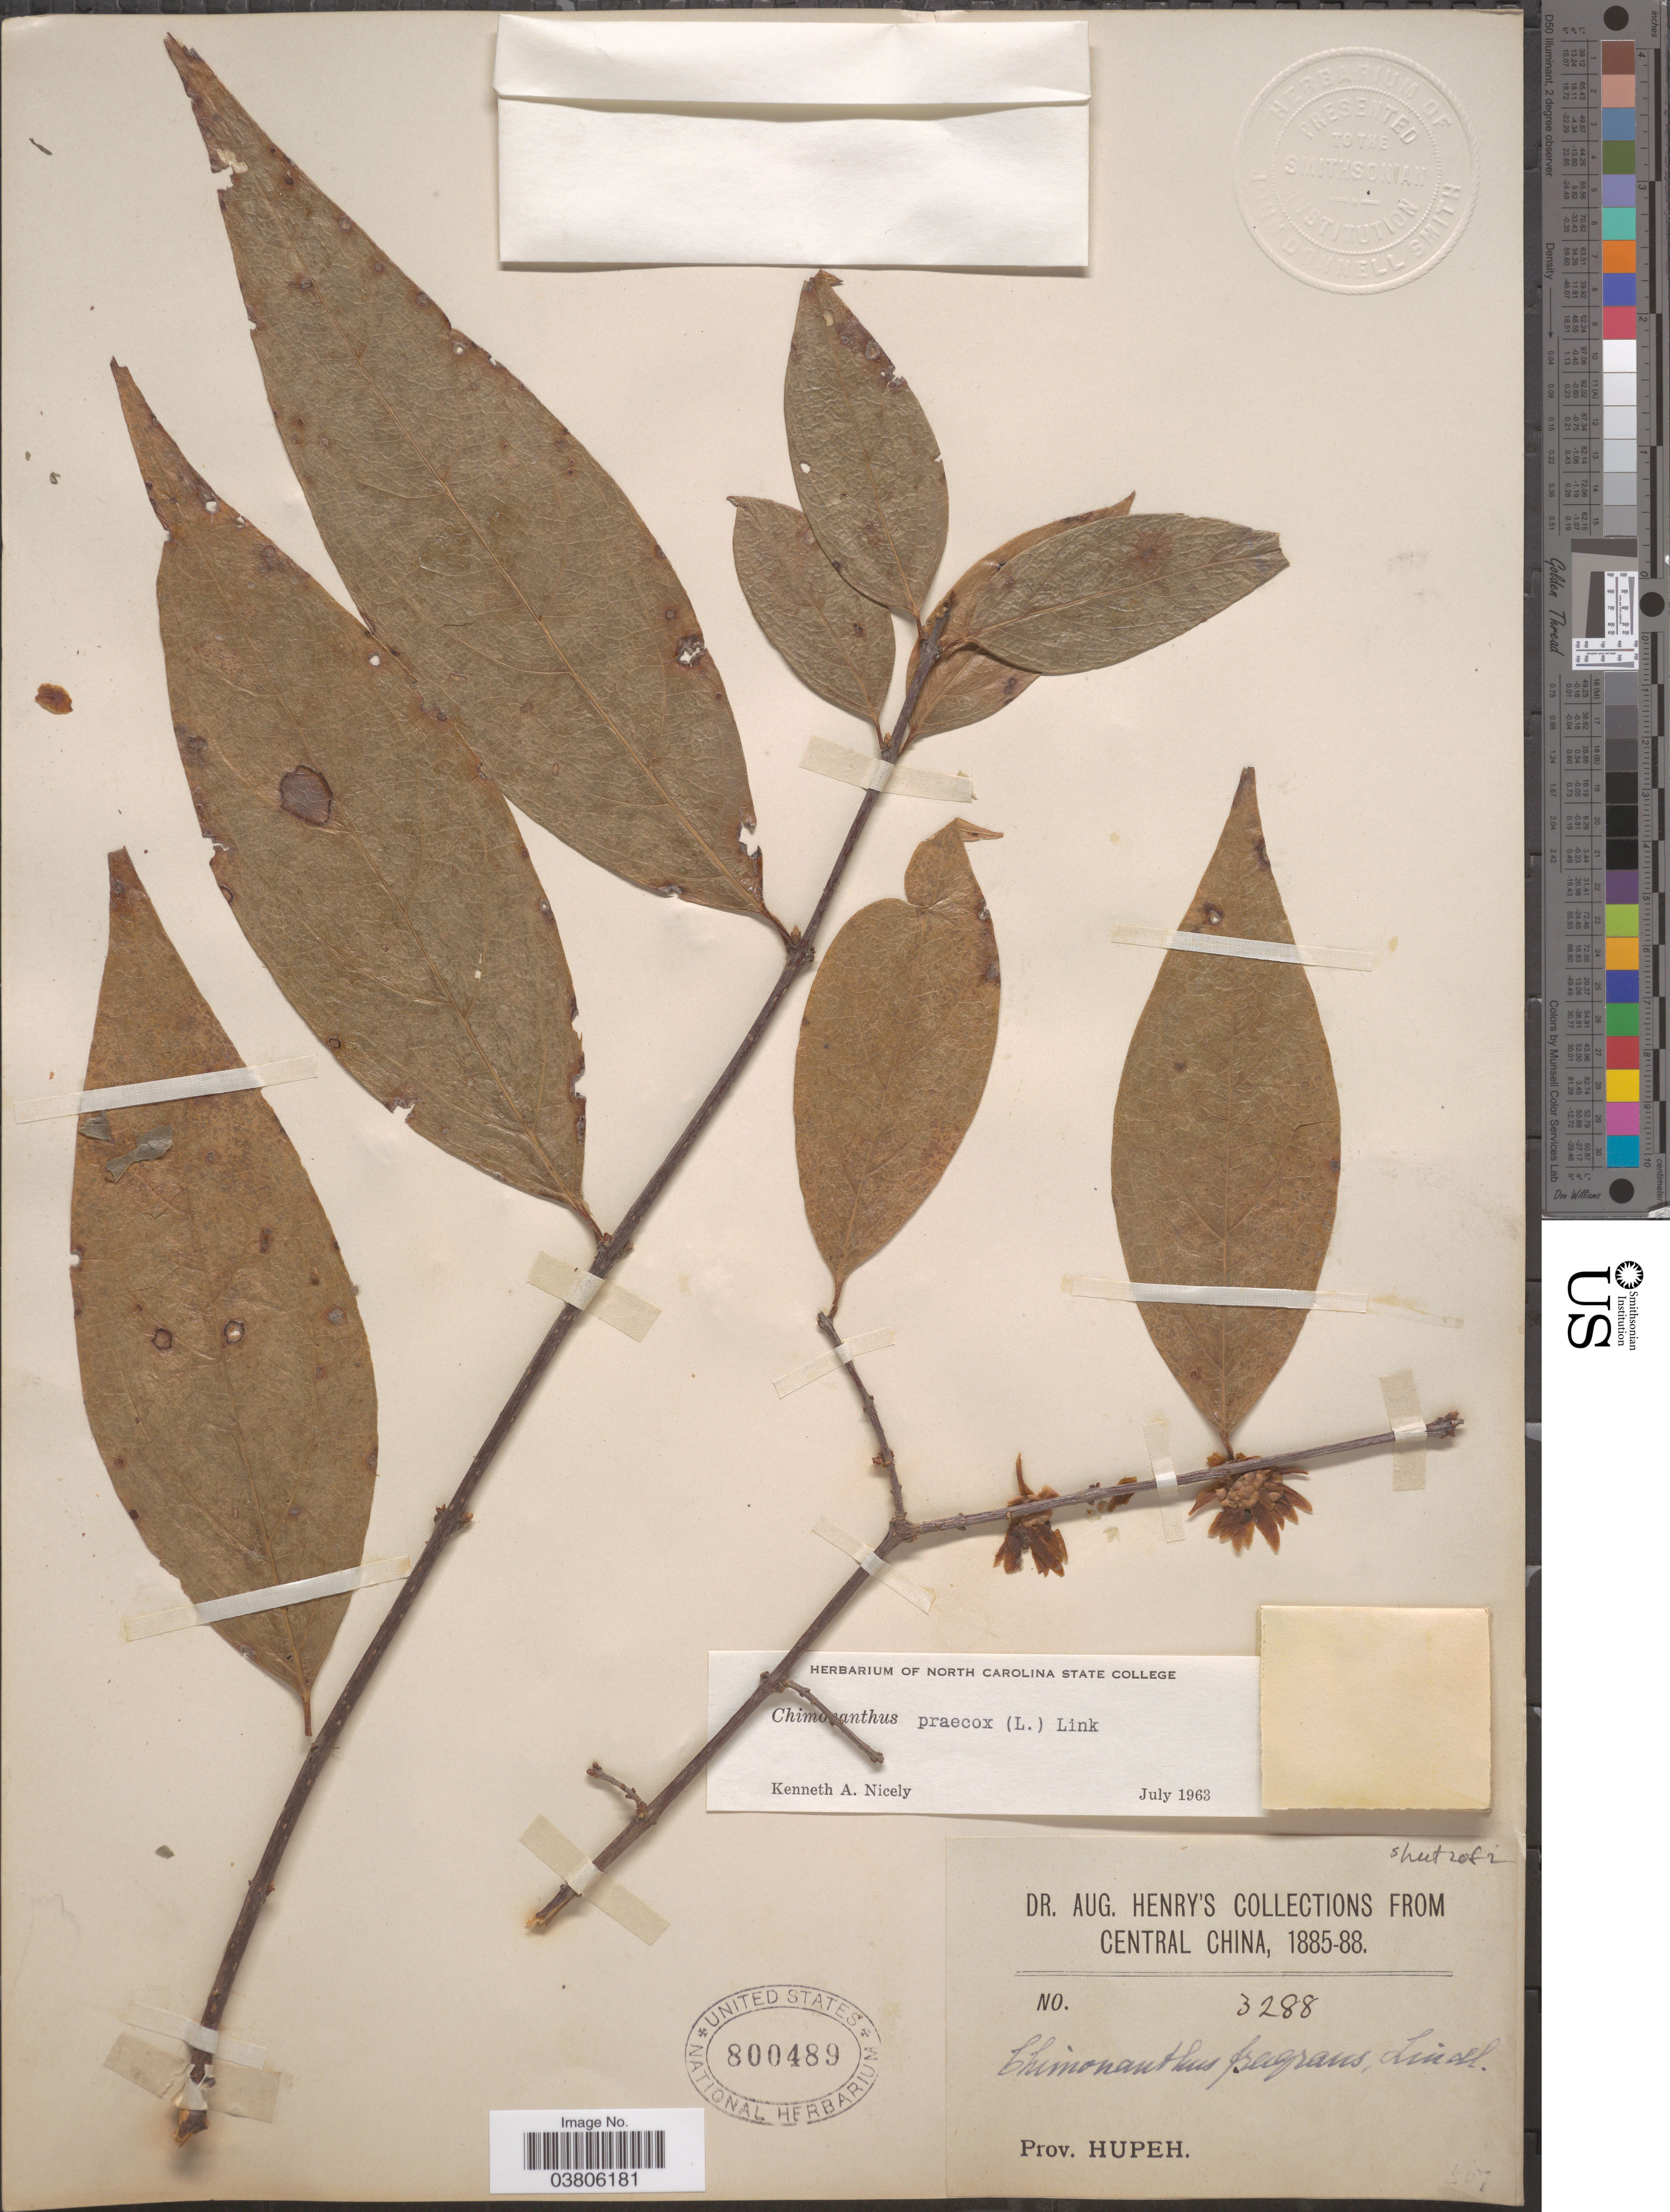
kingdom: Plantae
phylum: Tracheophyta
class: Magnoliopsida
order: Laurales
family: Calycanthaceae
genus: Chimonanthus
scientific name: Chimonanthus praecox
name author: (L.) Link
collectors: A. Henry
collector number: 3288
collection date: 1885/1888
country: China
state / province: Hubei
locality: Central China. Prov. Hupeh.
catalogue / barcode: US 800489